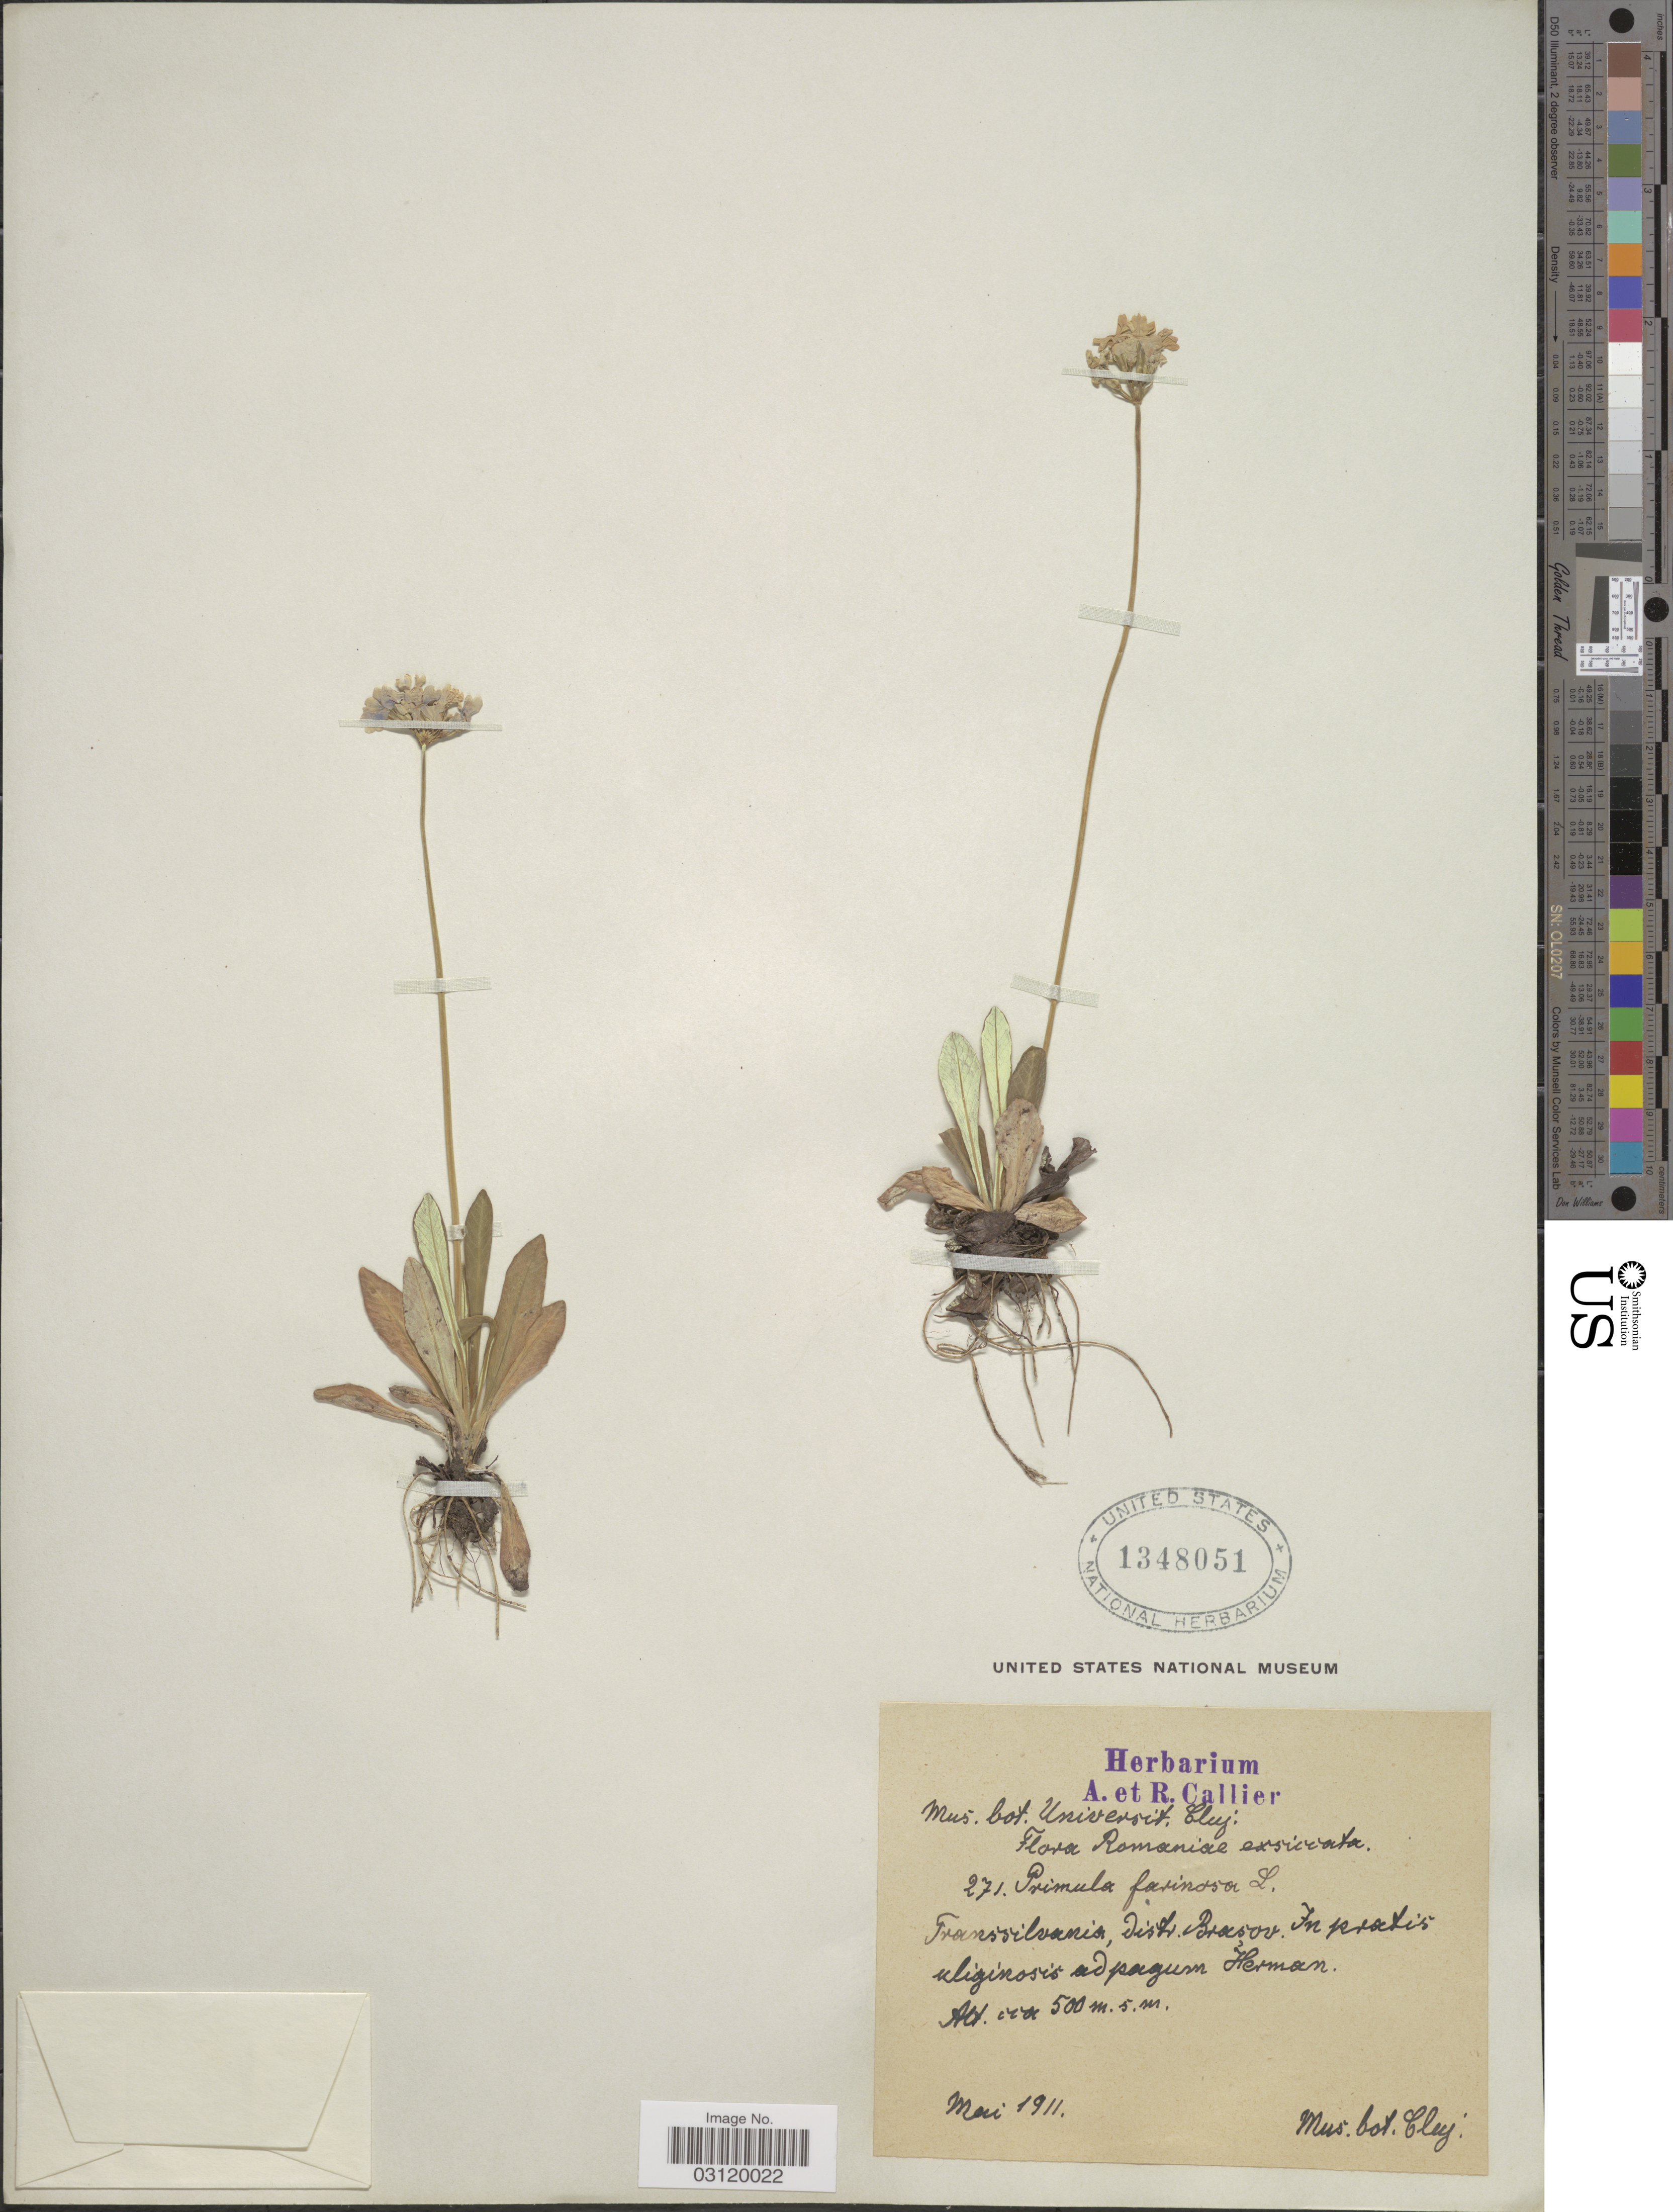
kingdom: Plantae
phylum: Tracheophyta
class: Magnoliopsida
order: Ericales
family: Primulaceae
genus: Primula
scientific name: Primula farinosa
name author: L.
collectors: Ex herb. A. et R. Callier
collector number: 271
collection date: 1911-05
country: Romania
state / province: Brasov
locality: Transsilvania, distr. Brasov. In pratis uliginosis ad pagum Herman.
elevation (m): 500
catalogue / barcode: US 1348051